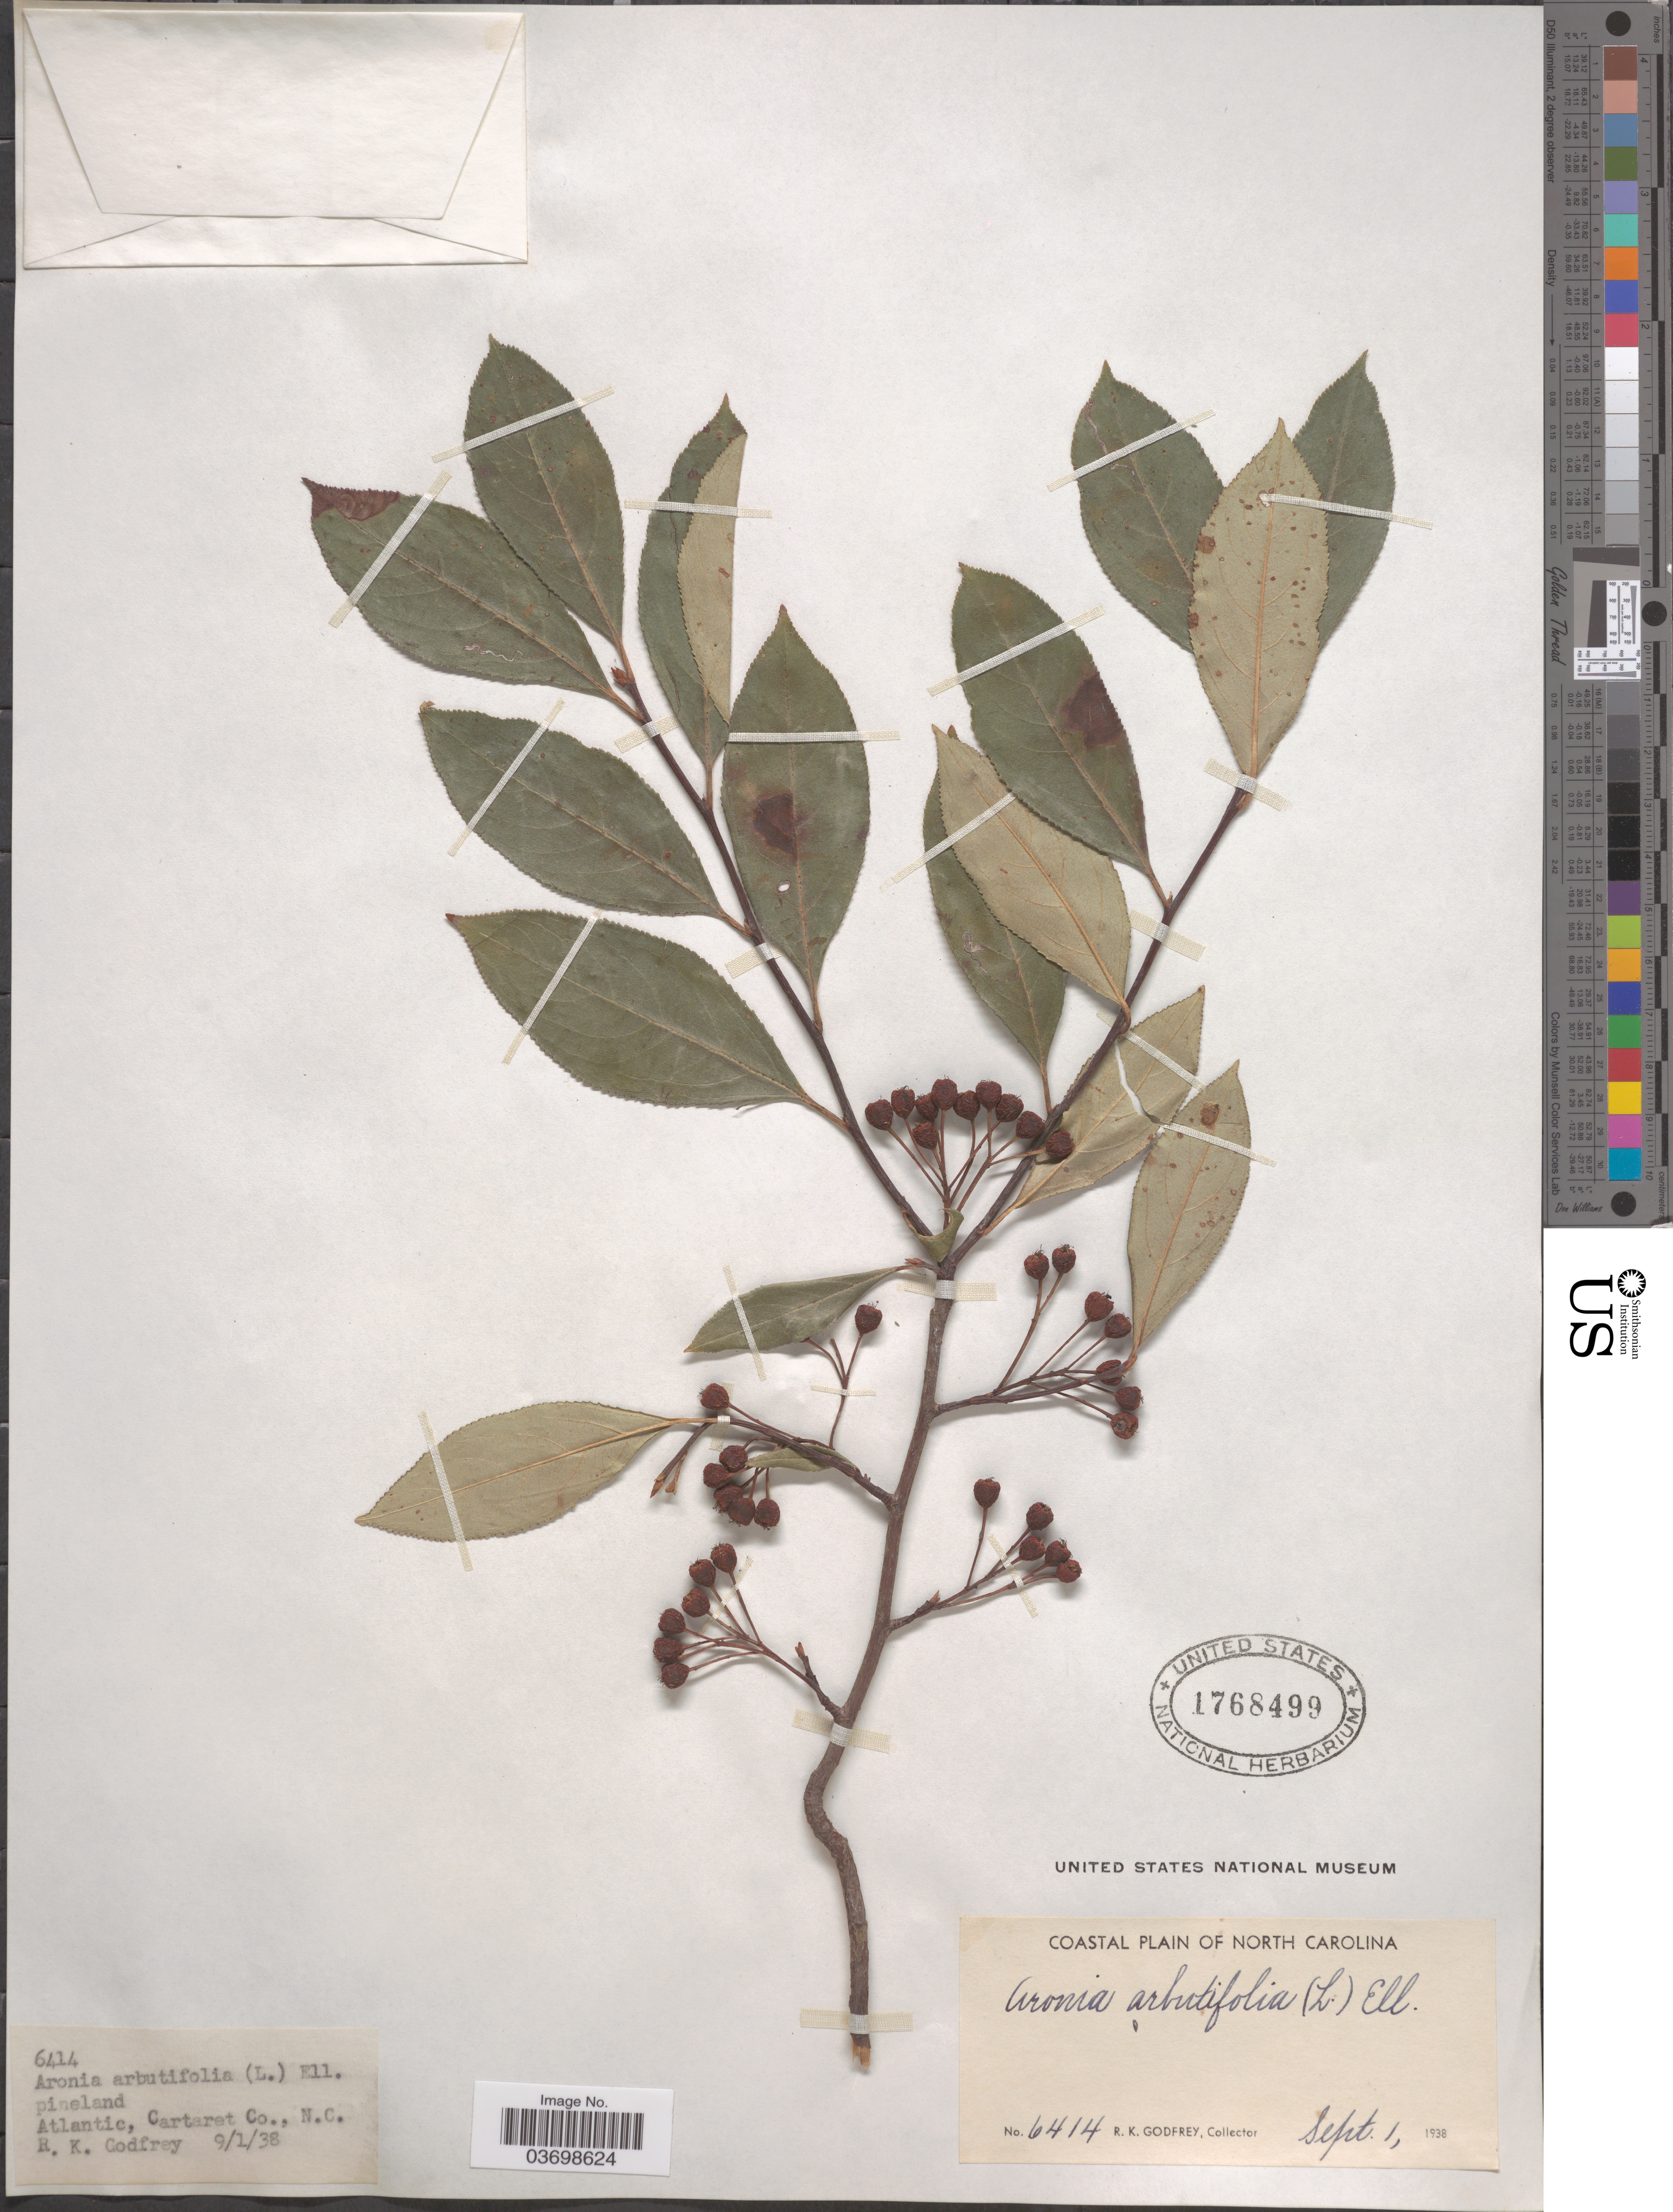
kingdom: Plantae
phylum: Tracheophyta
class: Magnoliopsida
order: Rosales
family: Rosaceae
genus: Aronia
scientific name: Aronia arbutifolia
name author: (L.) Pers.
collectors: R. K. Godfrey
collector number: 6414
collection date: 1938-09-01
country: United States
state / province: North Carolina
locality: Atlantic, Cartaret Co.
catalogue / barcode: US 1768499